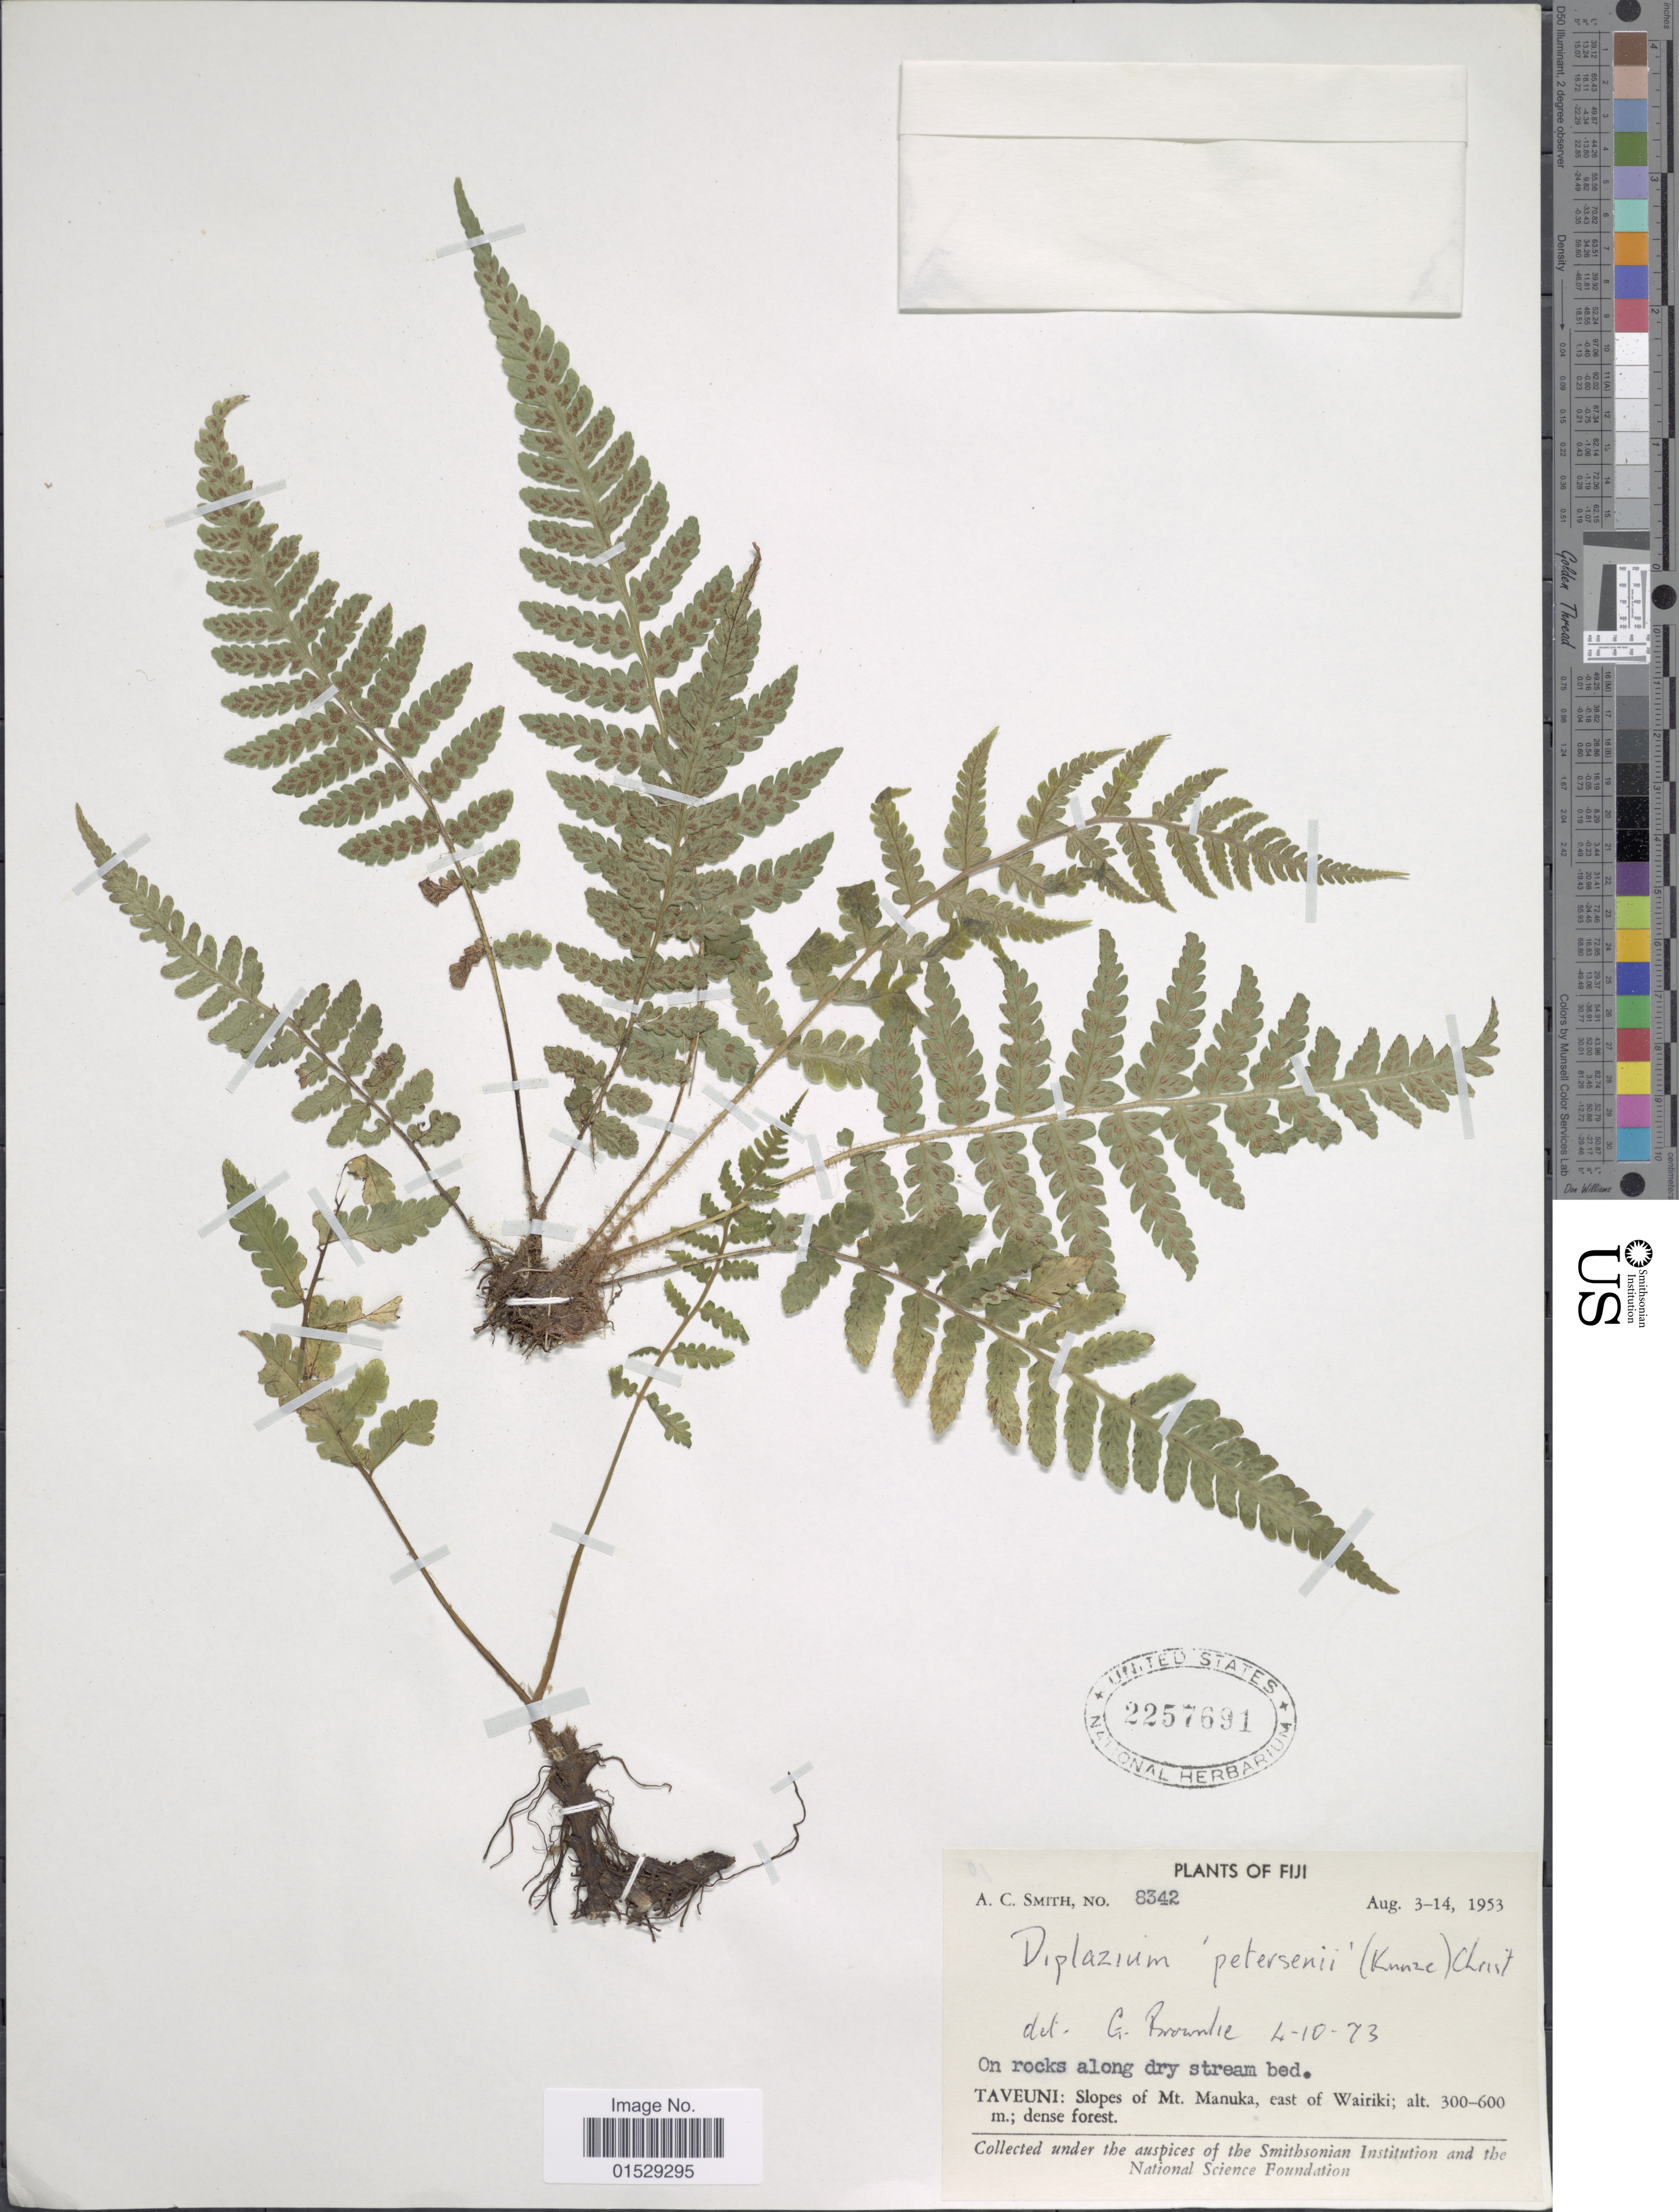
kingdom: Plantae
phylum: Tracheophyta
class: Polypodiopsida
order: Polypodiales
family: Athyriaceae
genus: Deparia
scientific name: Deparia petersenii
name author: (Kunze) M. Kato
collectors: A. C. Smith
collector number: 8342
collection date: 1953-08-03/1953-08-14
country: Fiji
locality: Fiji, Taveuni: slopes of Mt. Manuka, east of Wairiki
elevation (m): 300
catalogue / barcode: US 2257691